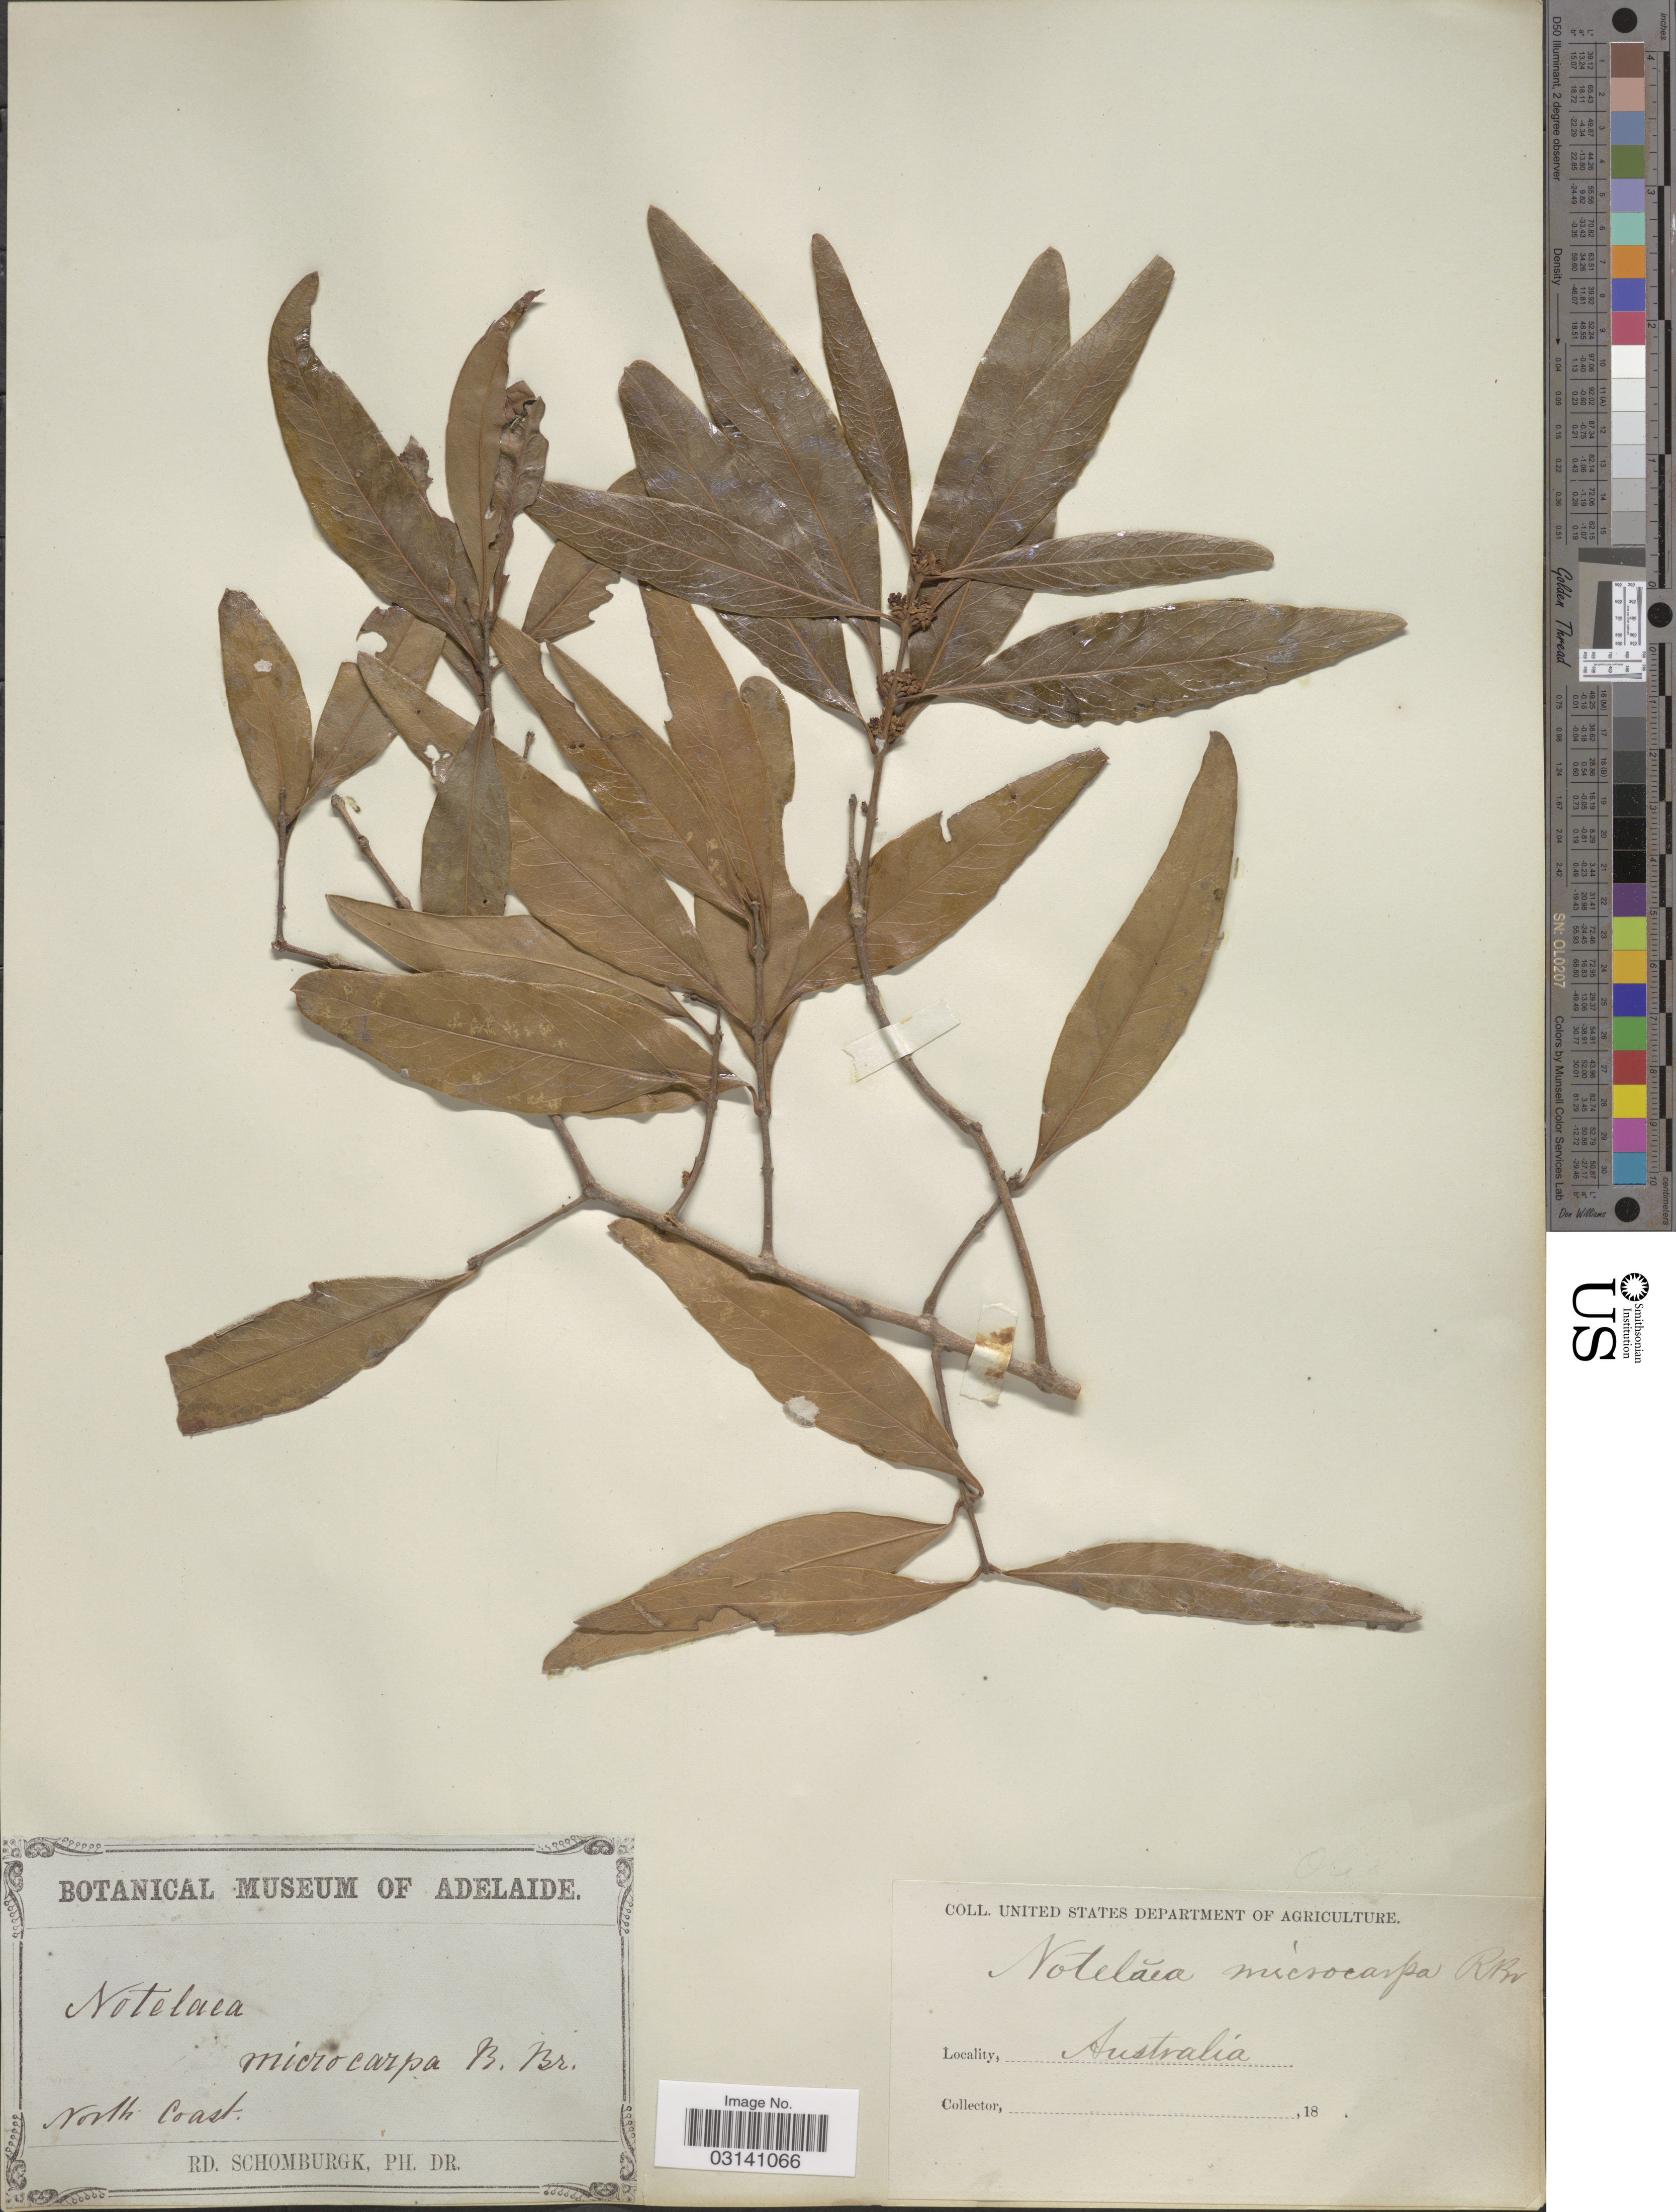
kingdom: Plantae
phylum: Tracheophyta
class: Magnoliopsida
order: Lamiales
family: Oleaceae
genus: Notelaea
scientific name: Notelaea microcarpa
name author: R. Br.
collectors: M. R. Schomburgk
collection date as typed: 18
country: Australia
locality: North Coast.